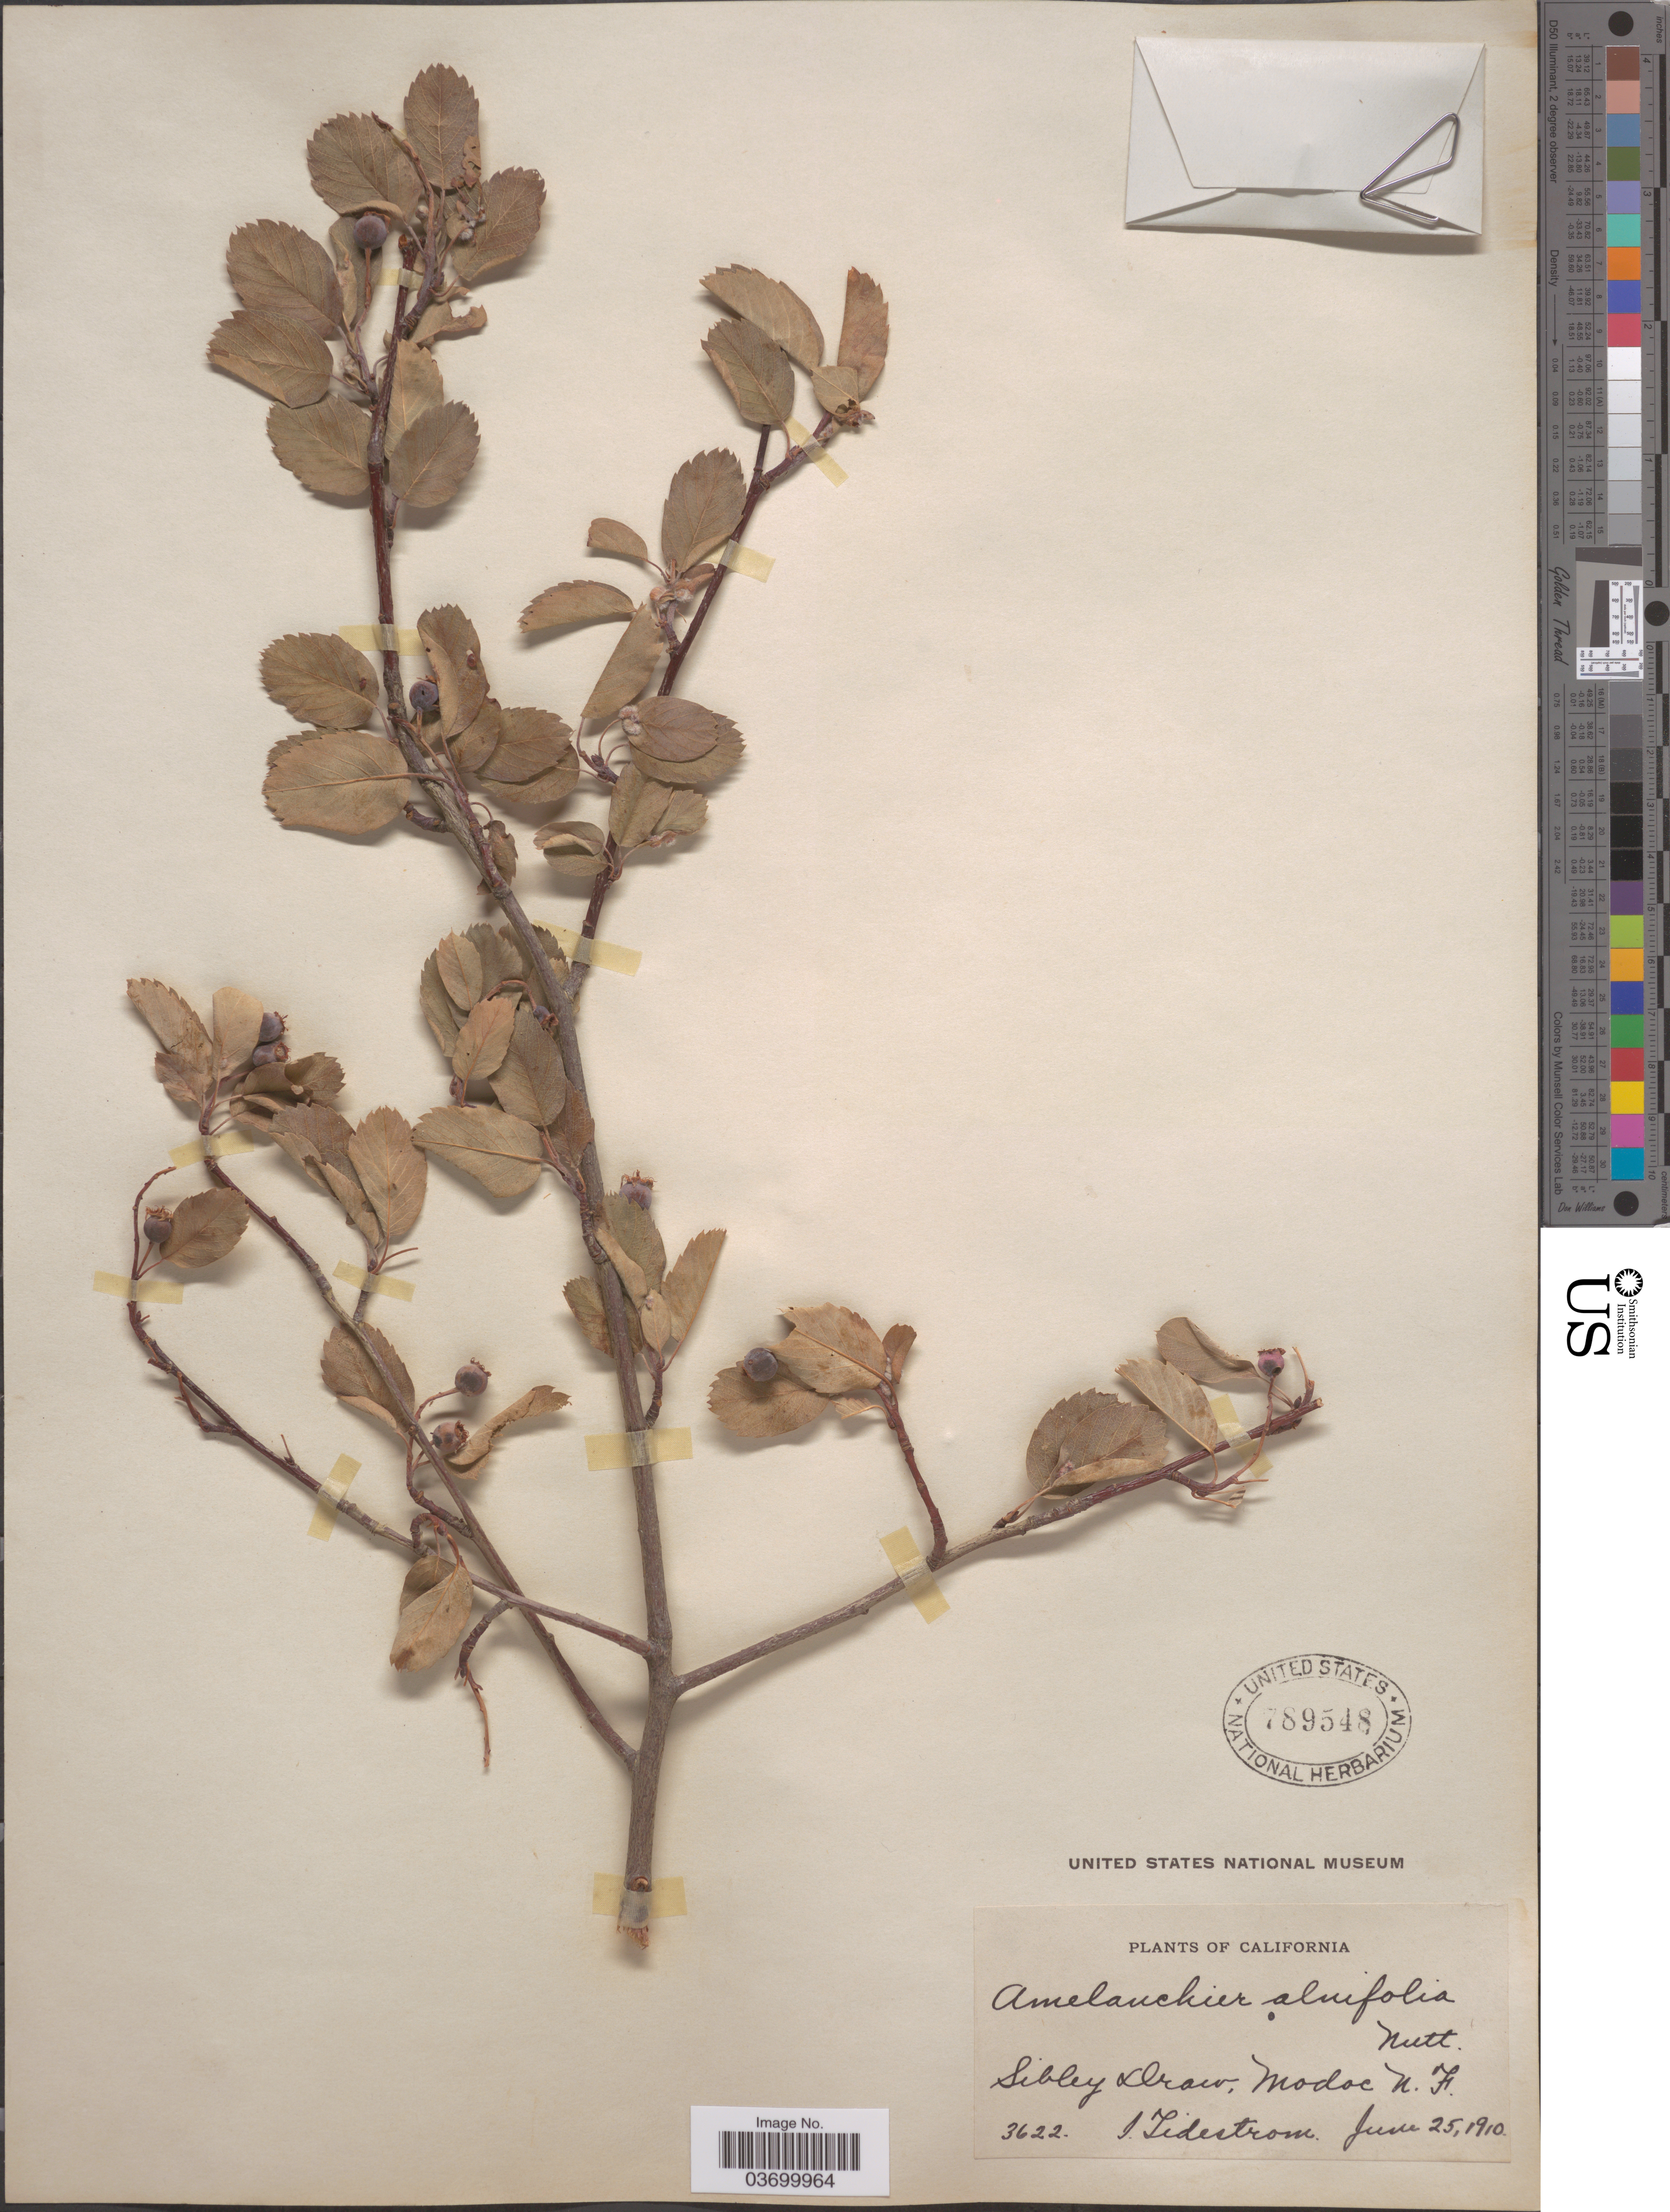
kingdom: Plantae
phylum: Tracheophyta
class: Magnoliopsida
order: Rosales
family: Rosaceae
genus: Amelanchier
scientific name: Amelanchier alnifolia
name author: (Nutt.) Nutt. ex M. Roem.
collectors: I. F. Tidestrom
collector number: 3622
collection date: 1910-06-25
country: United States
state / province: California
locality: Sibley Draw, Modoc N.F.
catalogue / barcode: US 789548